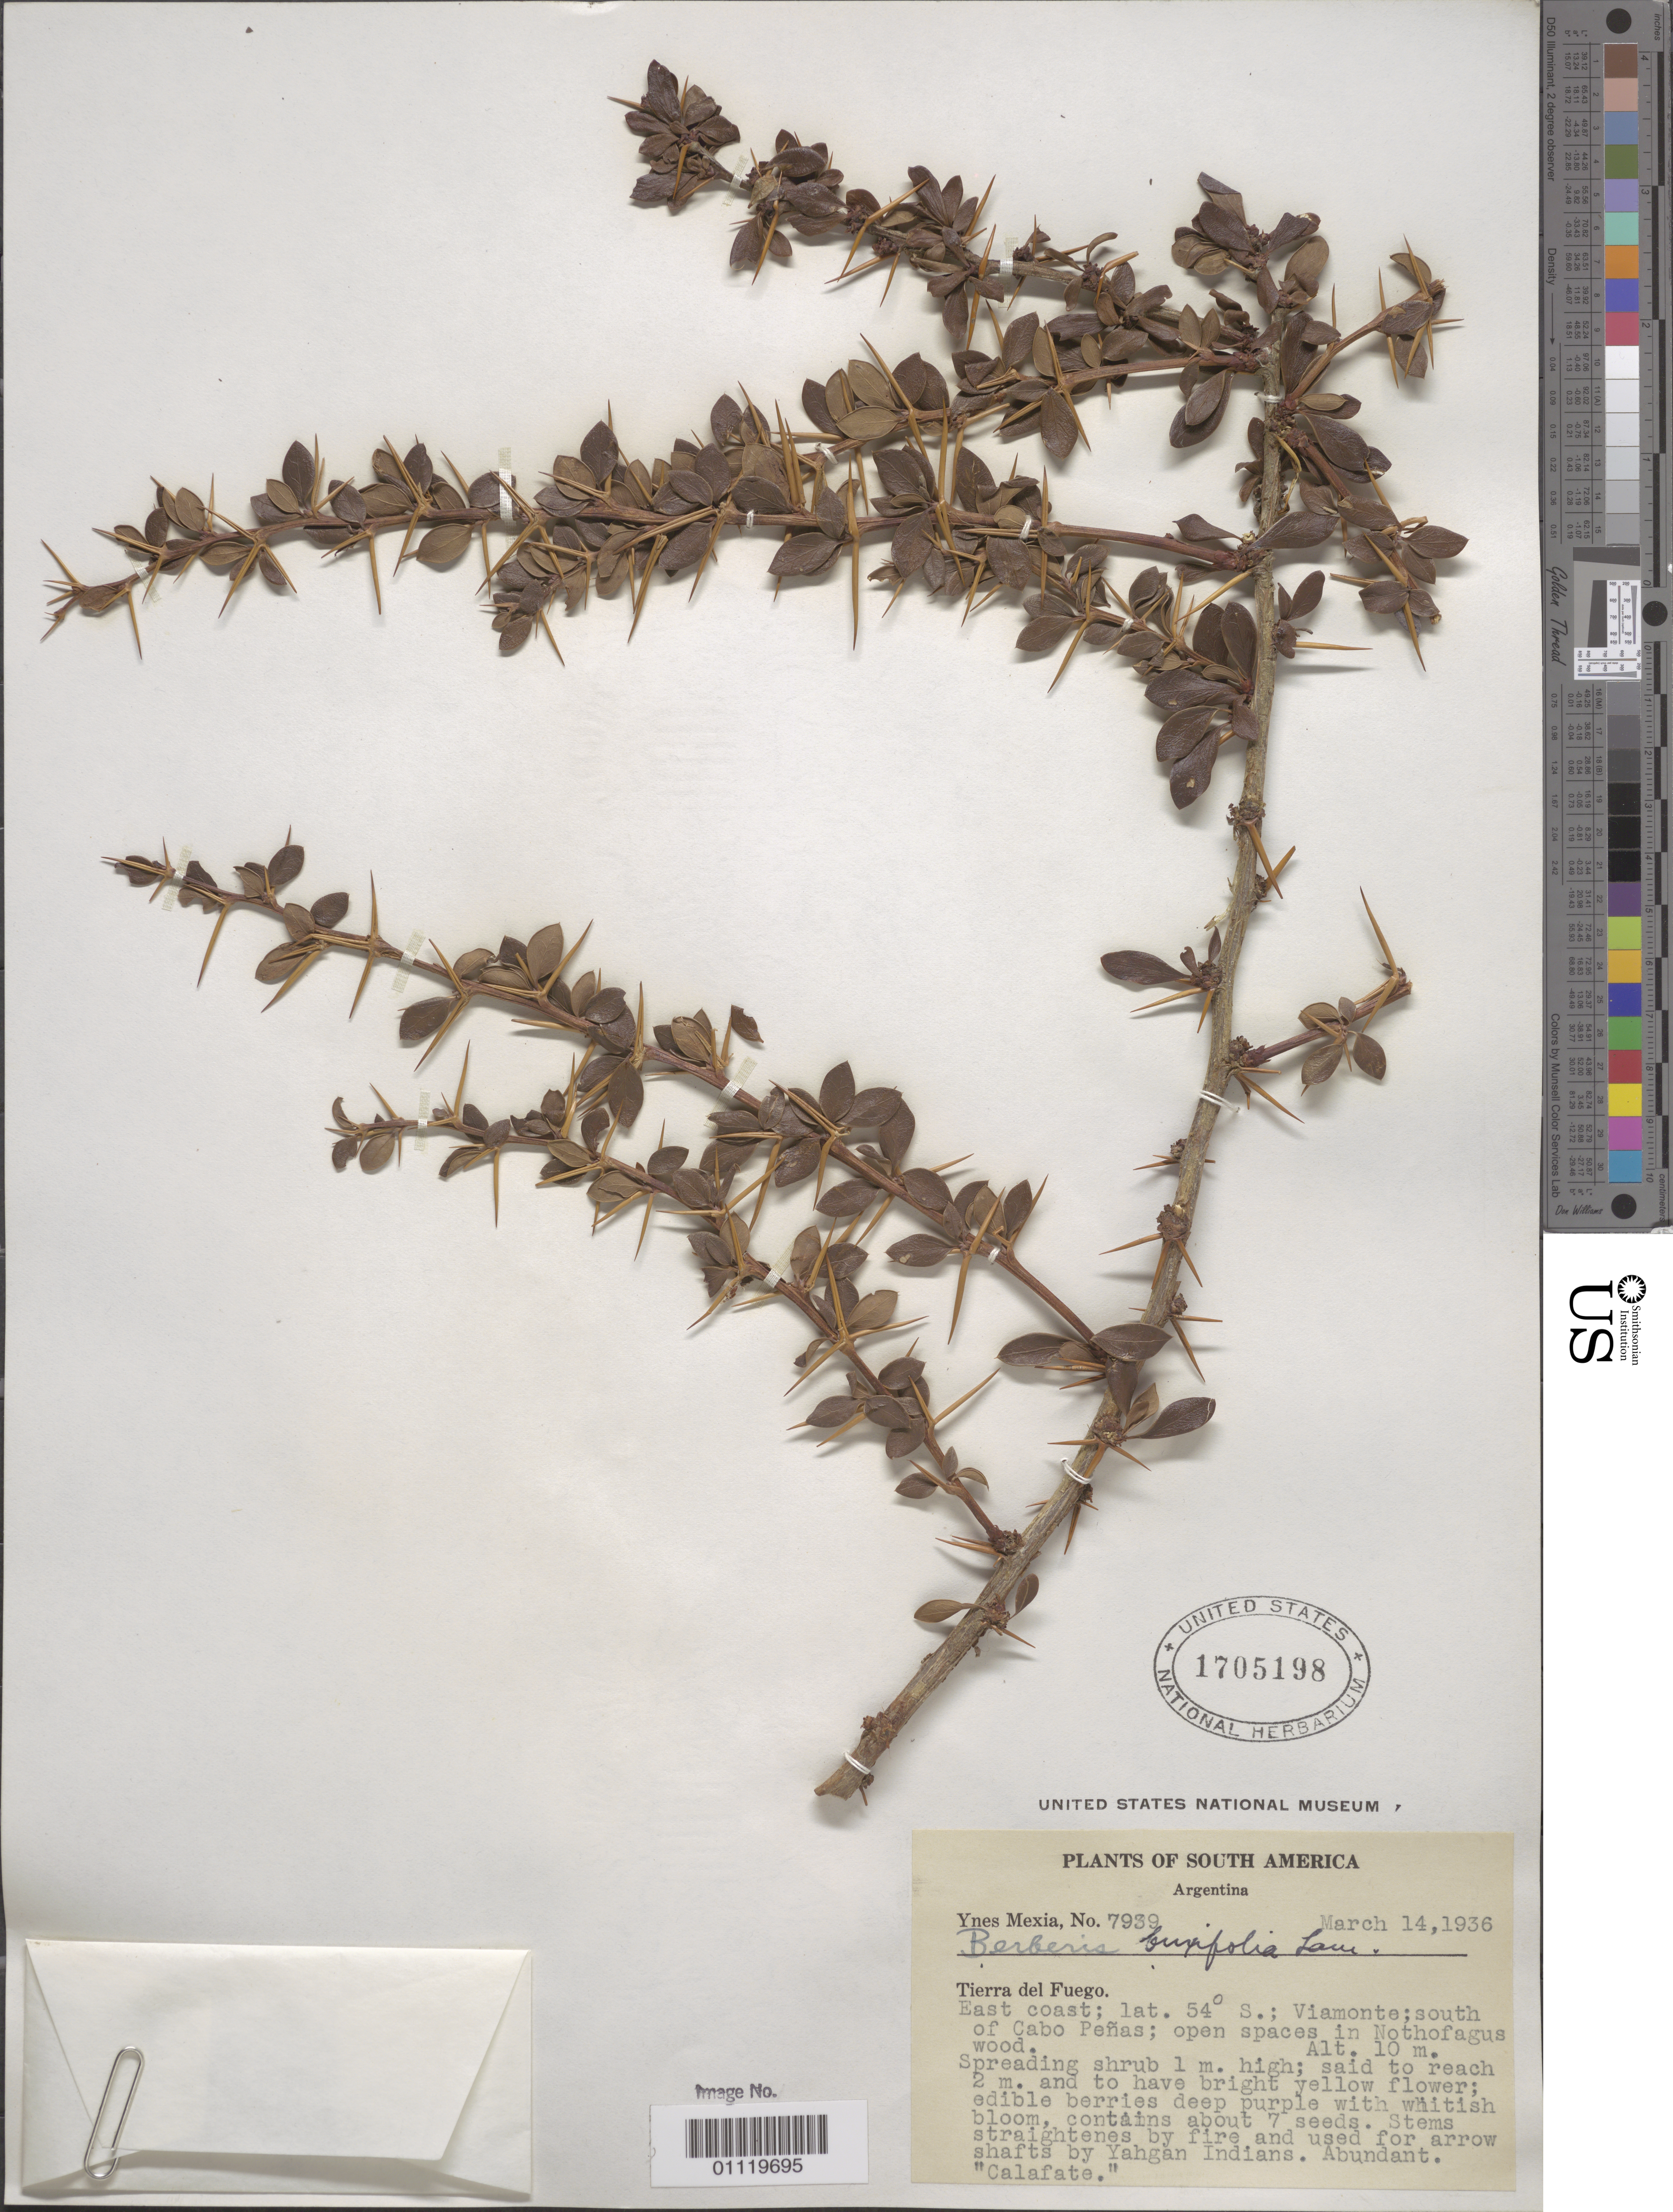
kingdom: Plantae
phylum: Tracheophyta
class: Magnoliopsida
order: Ranunculales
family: Berberidaceae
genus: Berberis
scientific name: Berberis buxifolia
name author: Lam.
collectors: Y. Mexia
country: Argentina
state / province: Tierra del Fuego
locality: East coast; latitude 54 S; Viamonte; south of Cabo Pefias; open spaces in Nothofagus wood.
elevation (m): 10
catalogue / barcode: US 1705198